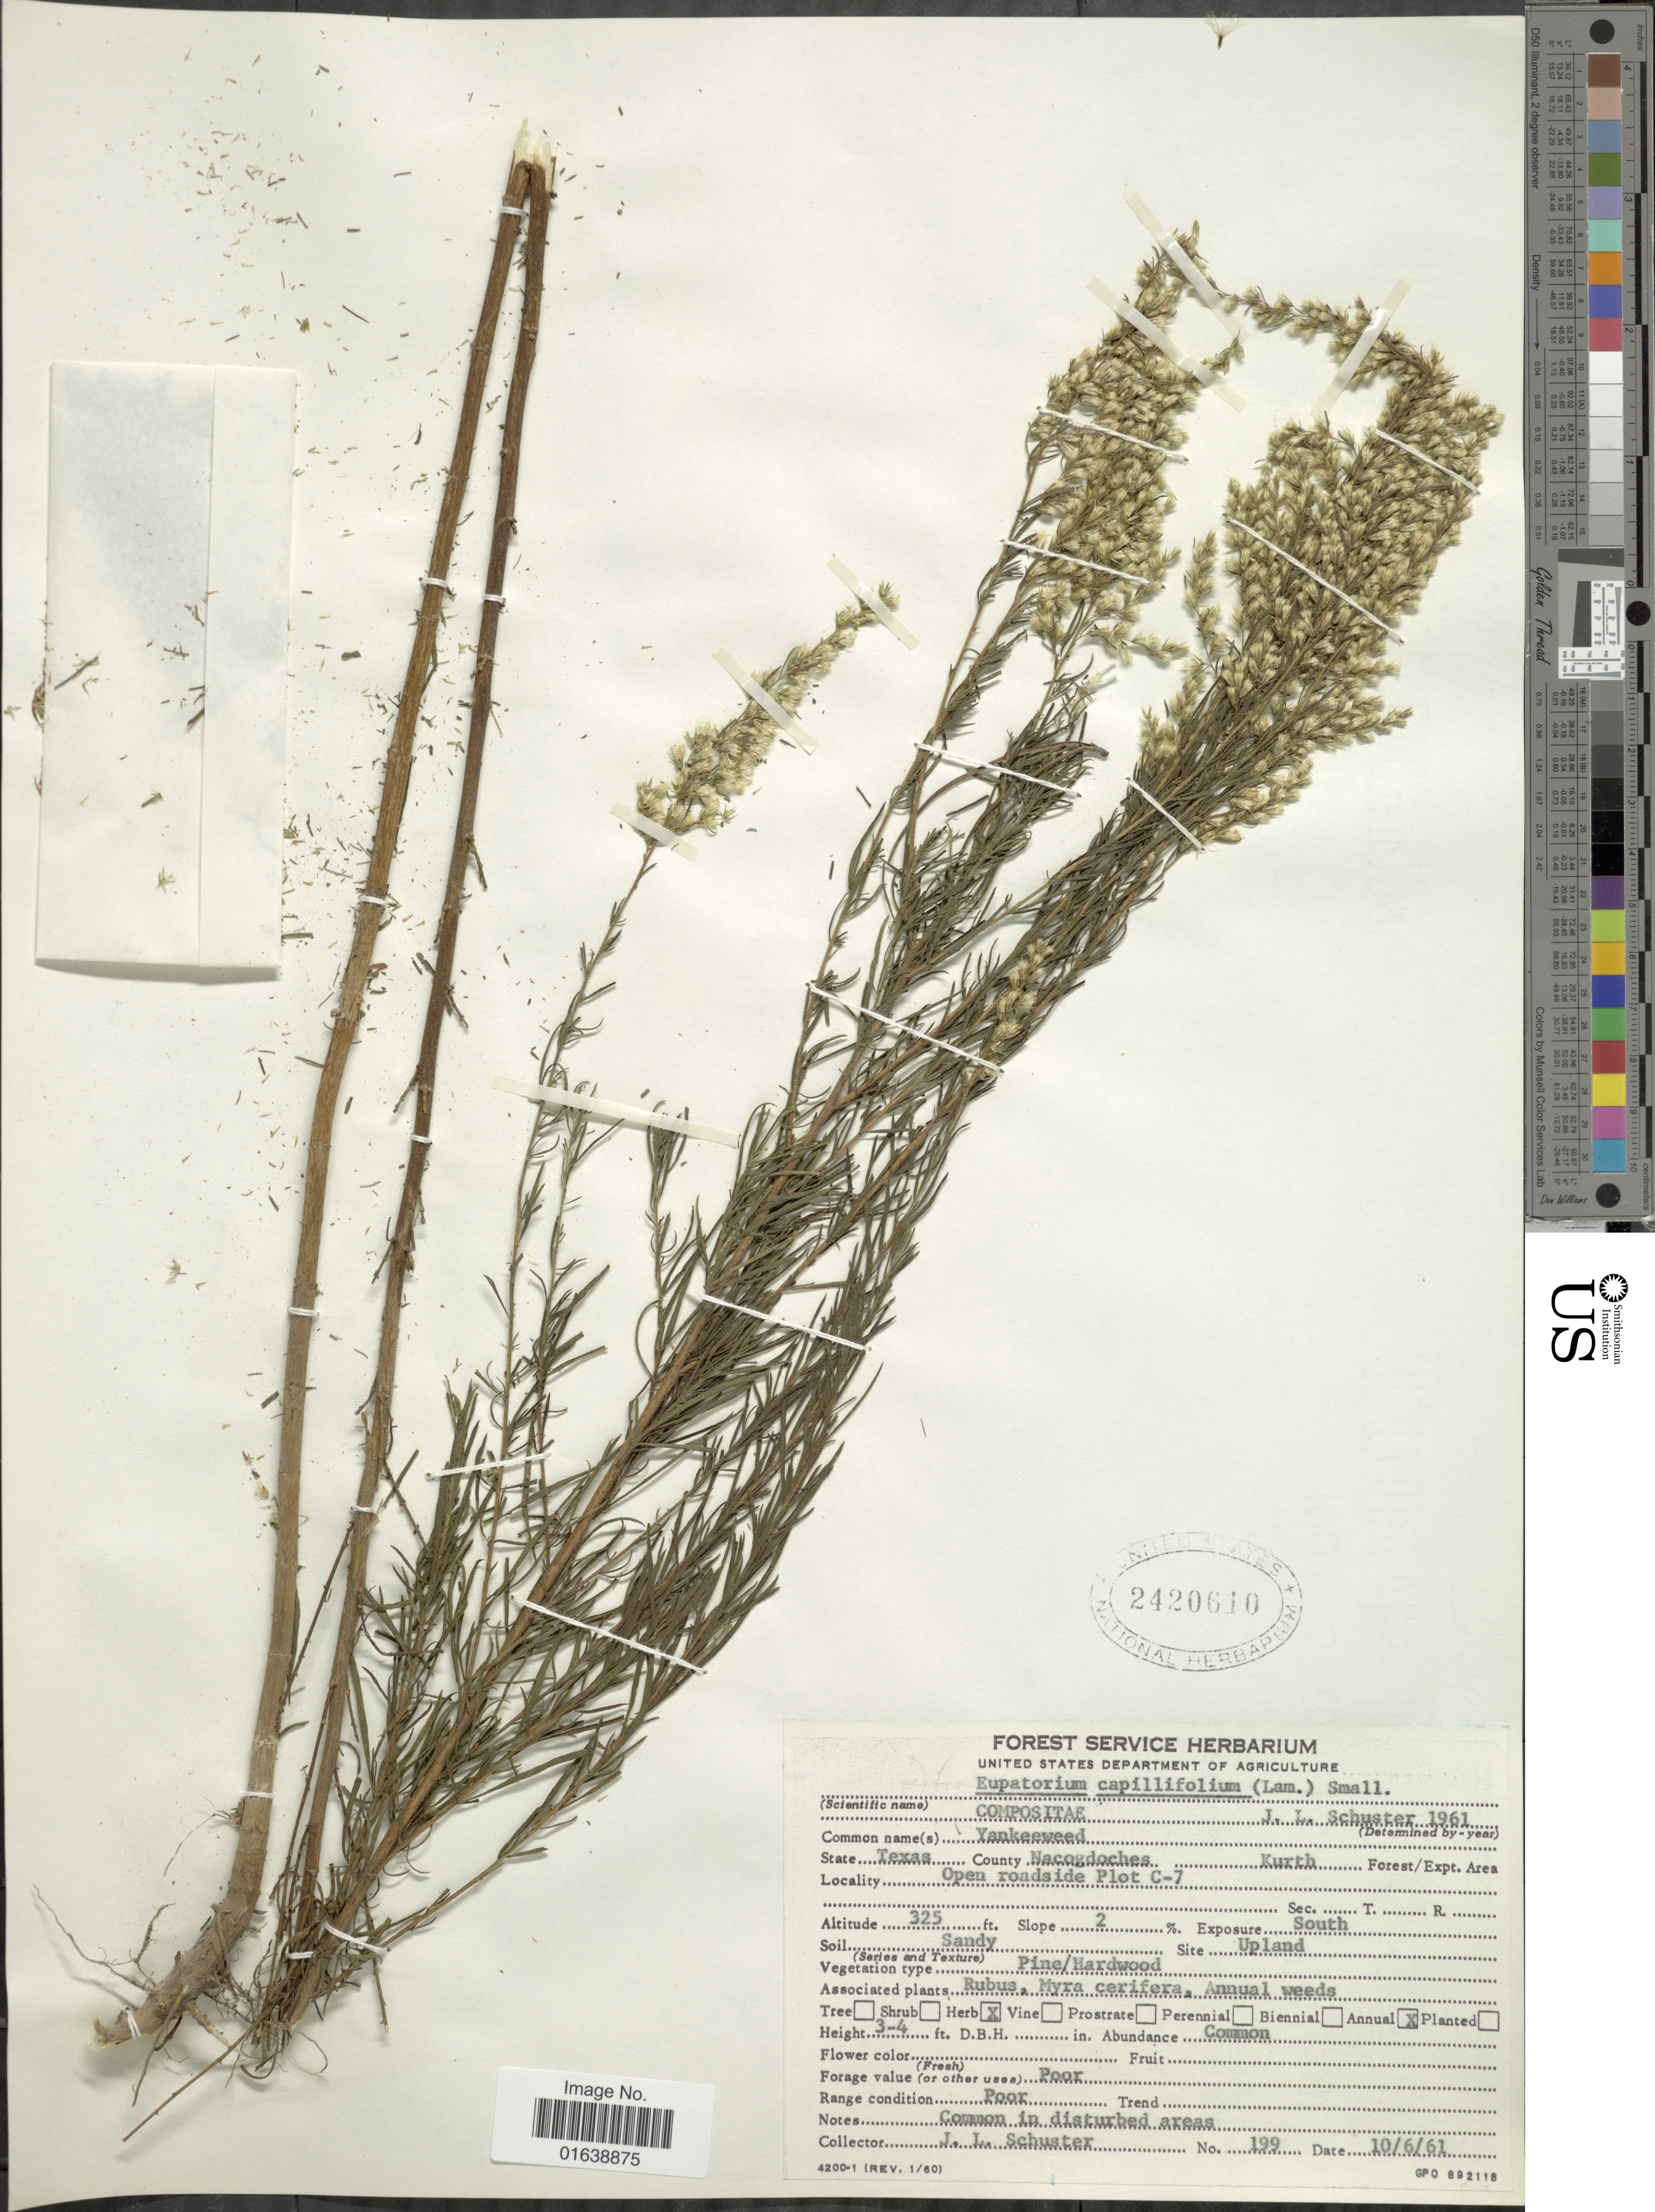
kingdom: Plantae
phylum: Tracheophyta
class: Magnoliopsida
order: Asterales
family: Asteraceae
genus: Eupatorium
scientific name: Eupatorium capillifolium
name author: (Lam.) Small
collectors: J. Schuster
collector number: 199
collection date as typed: Transcribed d/m/y: 6/10/61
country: United States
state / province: Texas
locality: State Texas. County Macogdoches. Kurth Forest. open roadside Plot C-7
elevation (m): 99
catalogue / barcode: US 2420610